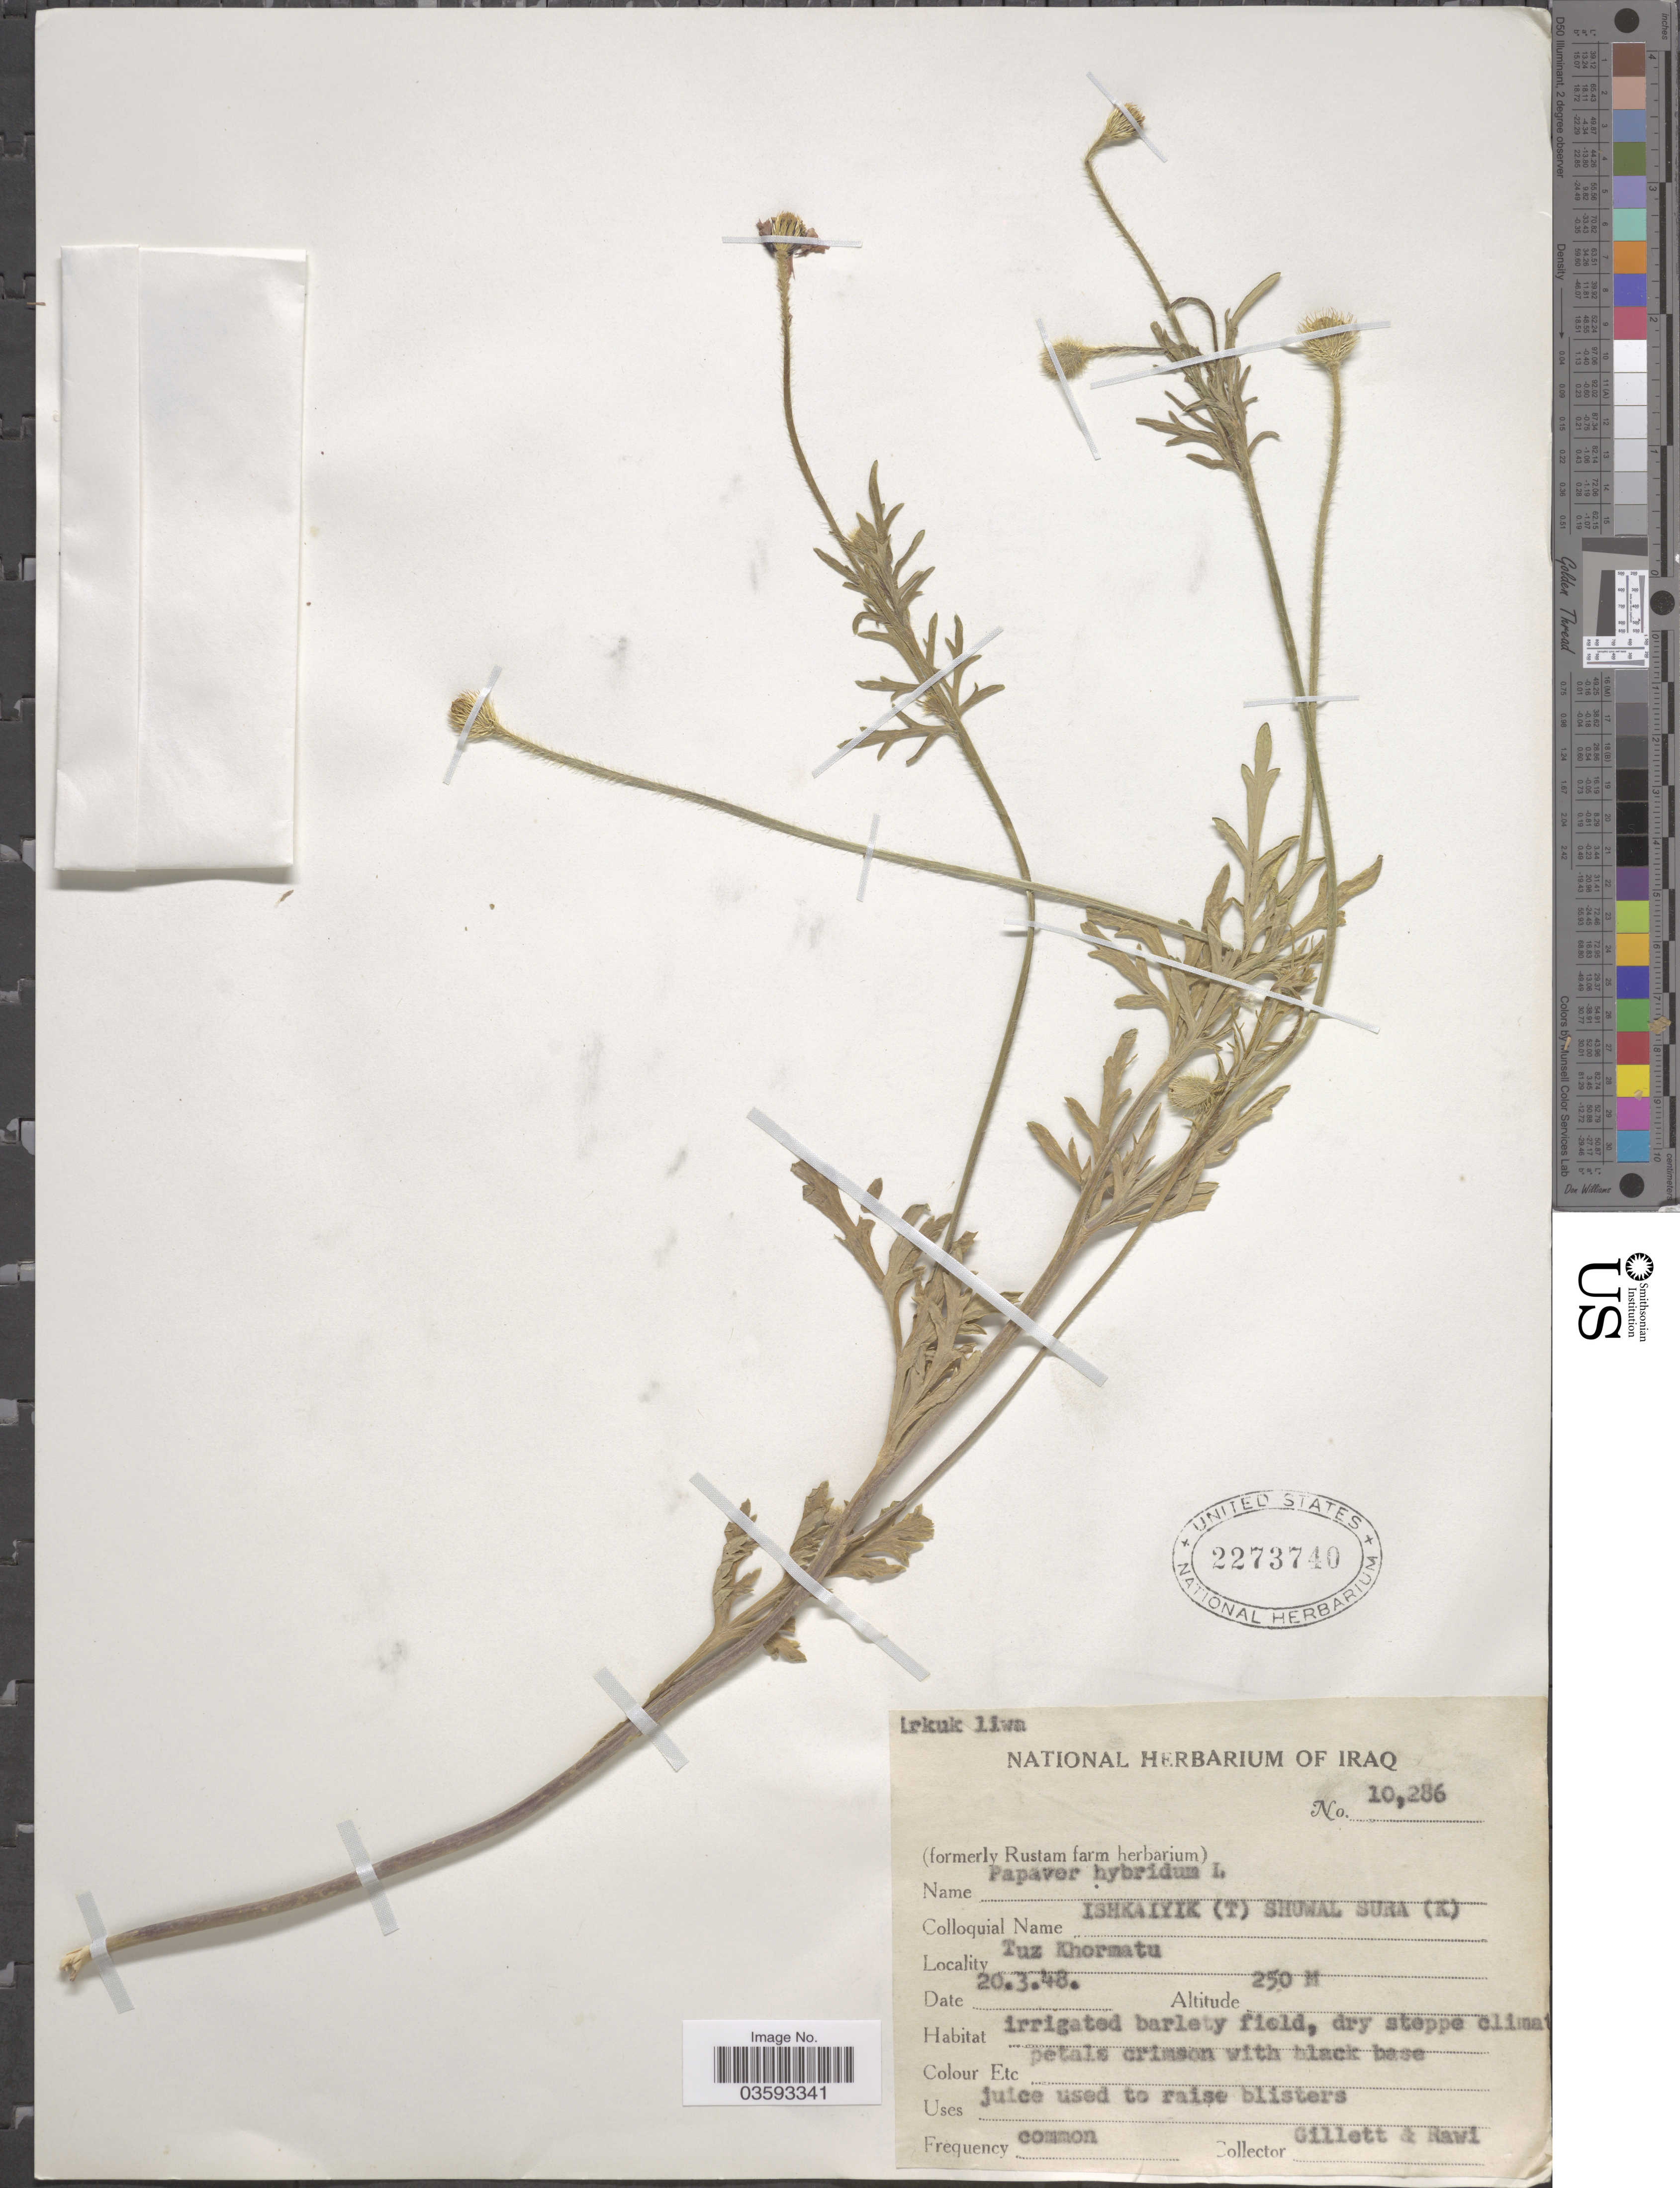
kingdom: Plantae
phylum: Tracheophyta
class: Magnoliopsida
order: Ranunculales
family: Papaveraceae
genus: Papaver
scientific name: Papaver hybridum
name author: L.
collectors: Gillett, -- & -. Rawi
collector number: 10286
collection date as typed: Transcribed d/m/y: 20/3/48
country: Iraq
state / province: Kirkūk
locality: [illegible text]irkuk liwa. Tuz Khormatu.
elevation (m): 250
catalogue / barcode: US 2273740